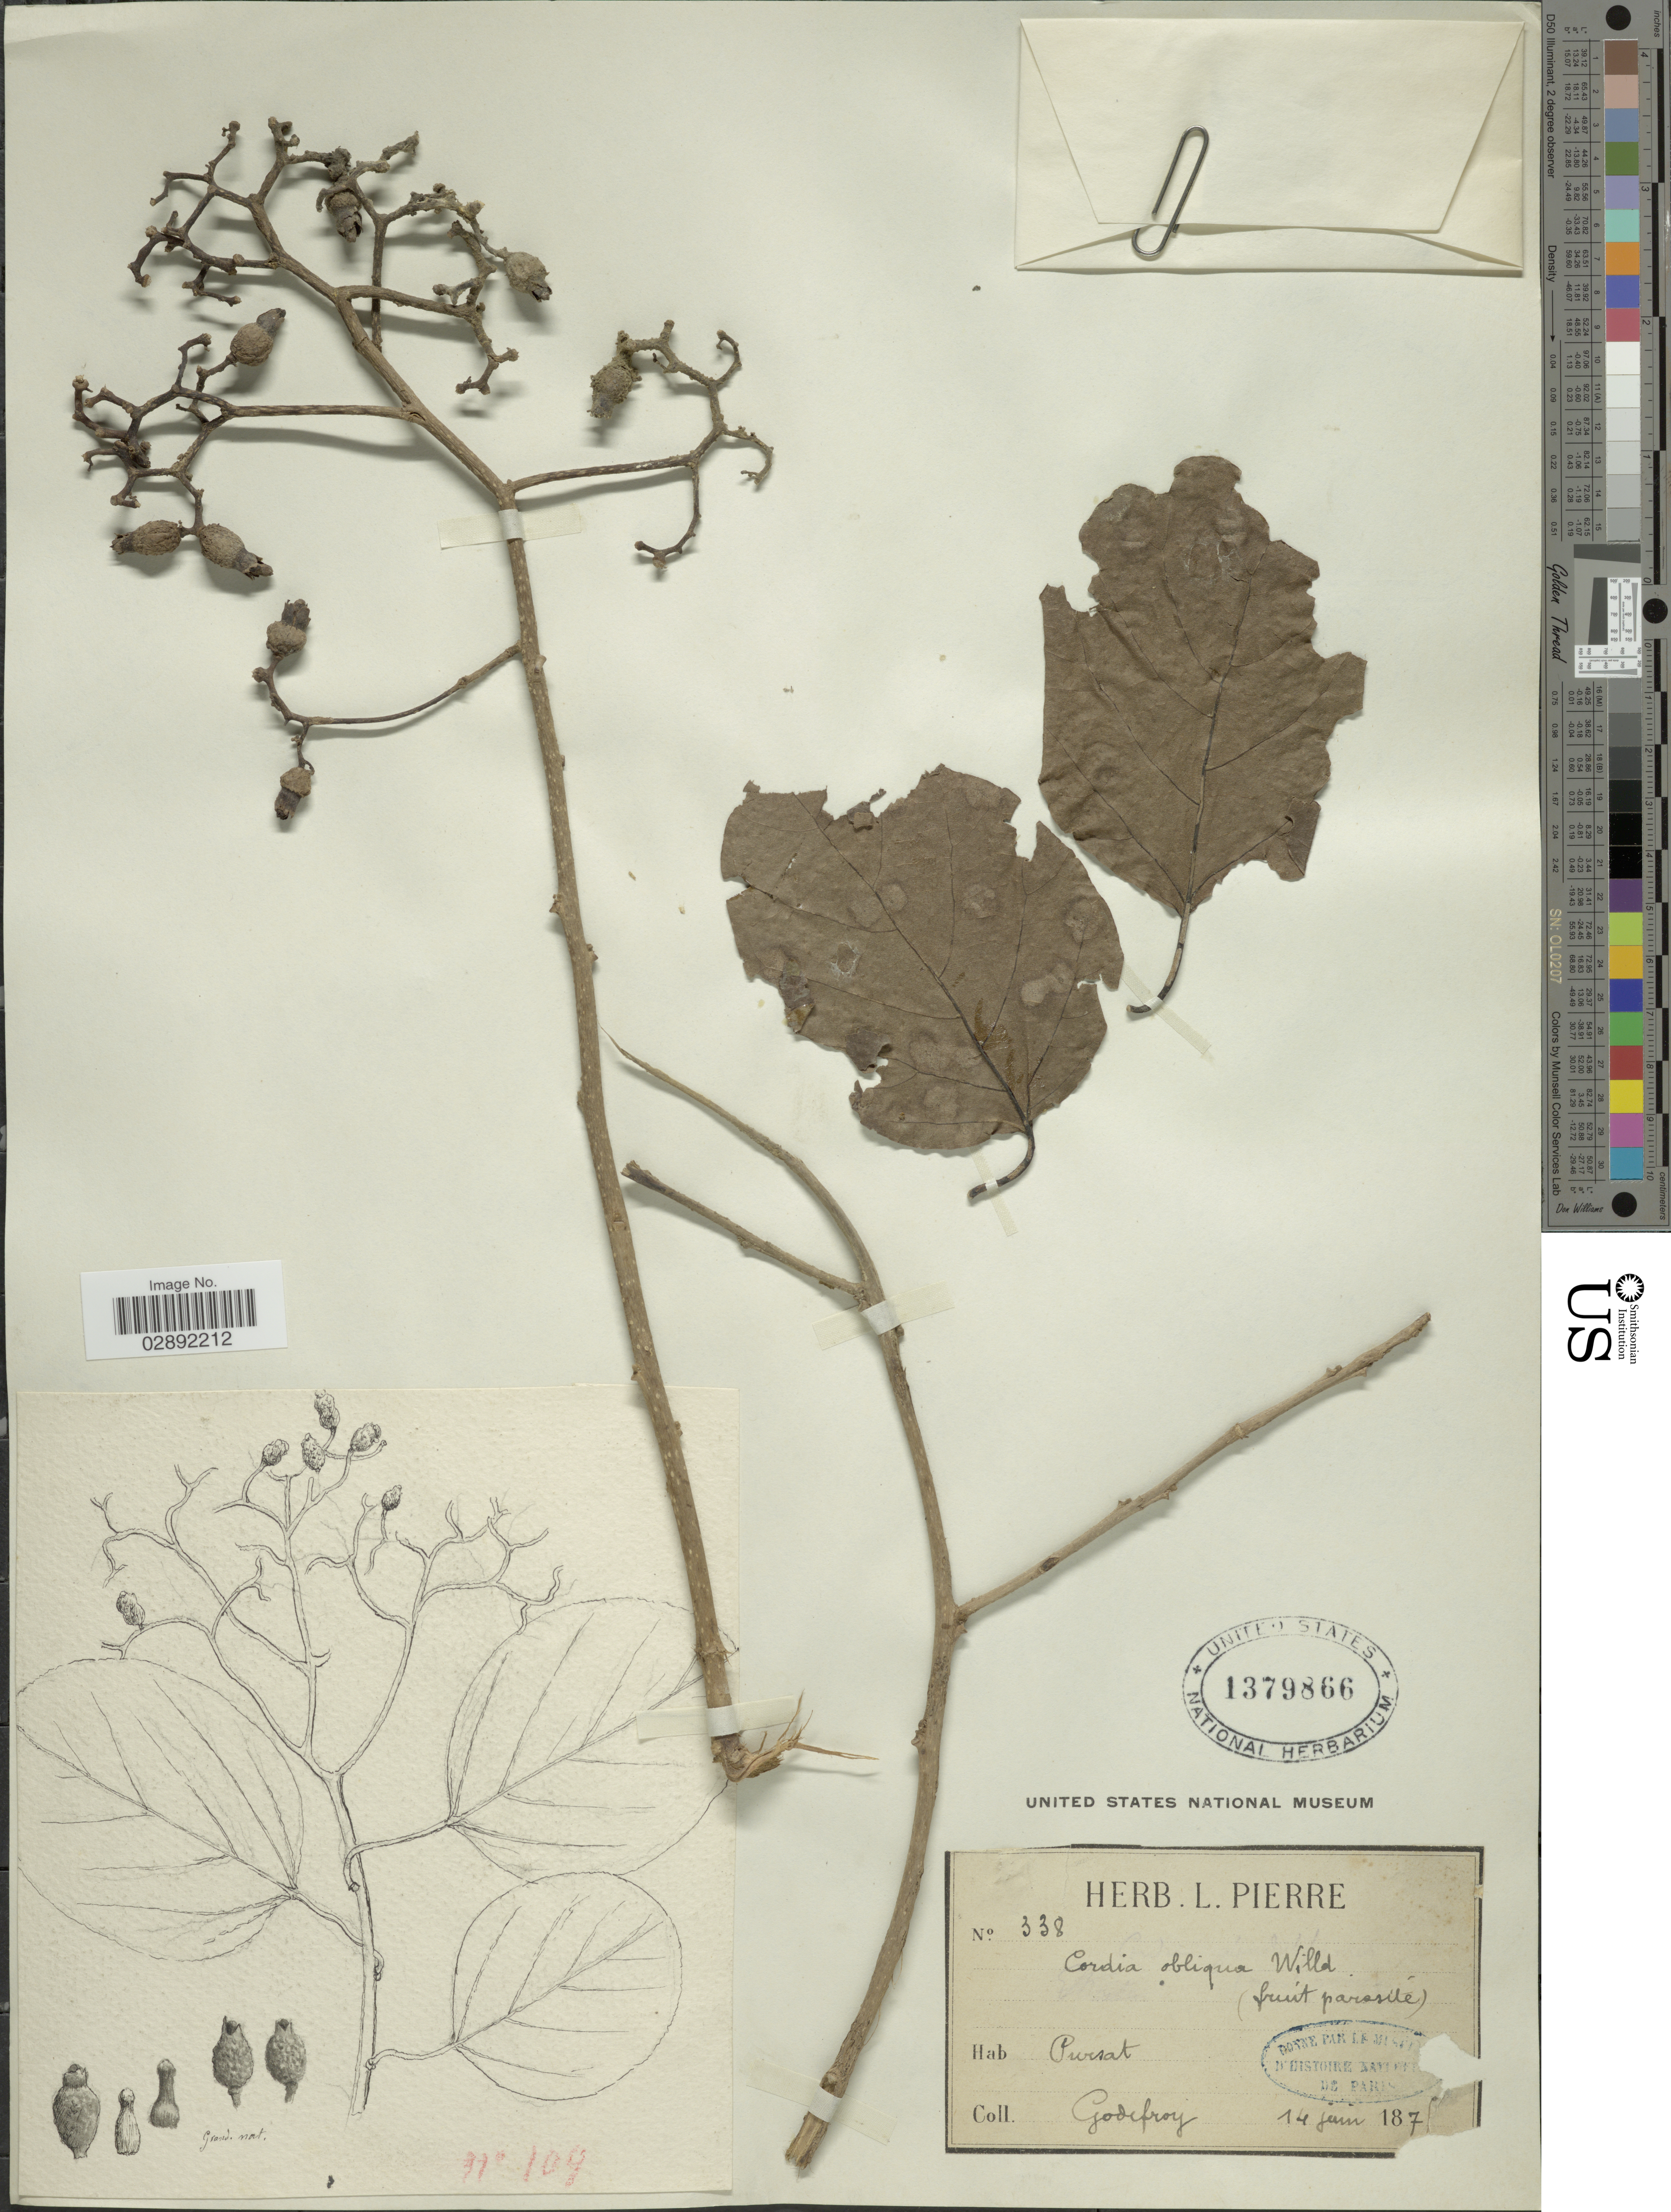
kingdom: Plantae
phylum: Tracheophyta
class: Magnoliopsida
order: Boraginales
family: Cordiaceae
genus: Cordia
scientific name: Cordia obliqua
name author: Willd.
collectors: Godefroy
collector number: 338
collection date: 1871-06-14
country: Cambodia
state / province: Pursat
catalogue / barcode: US 1379866